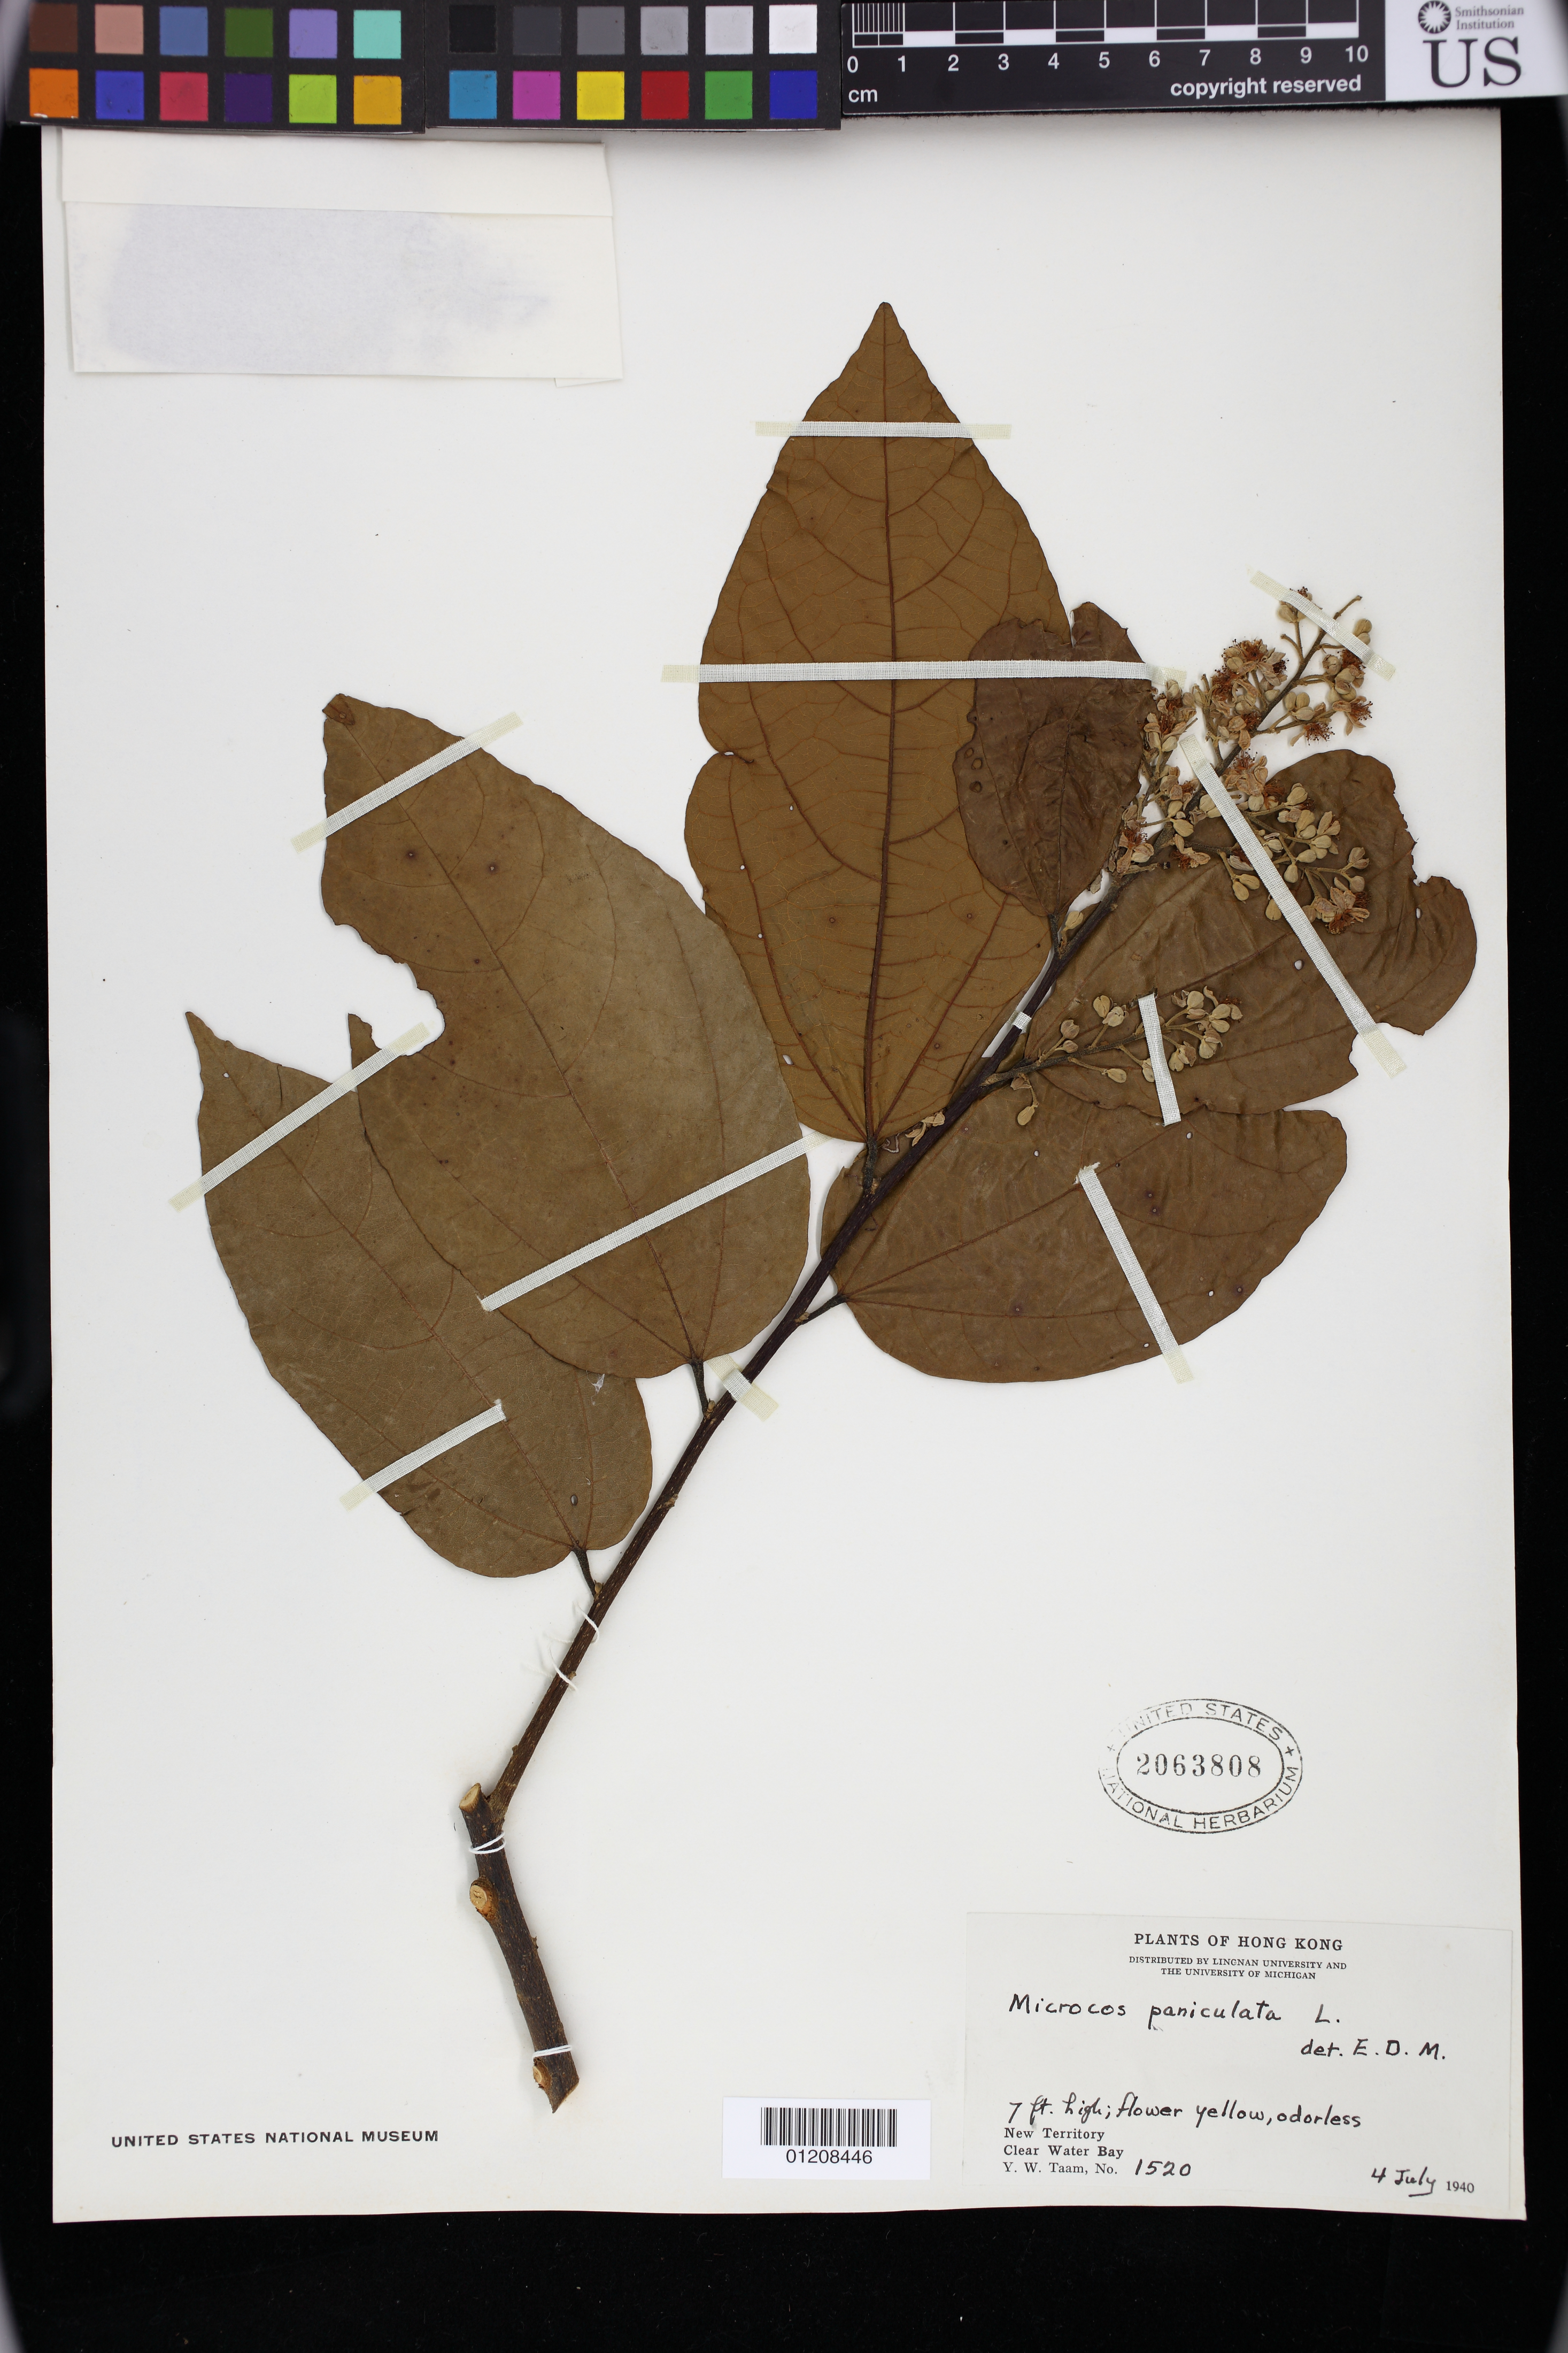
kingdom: Plantae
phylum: Tracheophyta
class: Magnoliopsida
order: Malvales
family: Malvaceae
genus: Microcos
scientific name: Microcos paniculata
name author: L.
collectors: Y. W. Taam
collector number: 1520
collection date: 1940-07-04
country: China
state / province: Hong Kong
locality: Tsing Shui Wan (Clear Water Bay)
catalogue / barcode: US 2063808